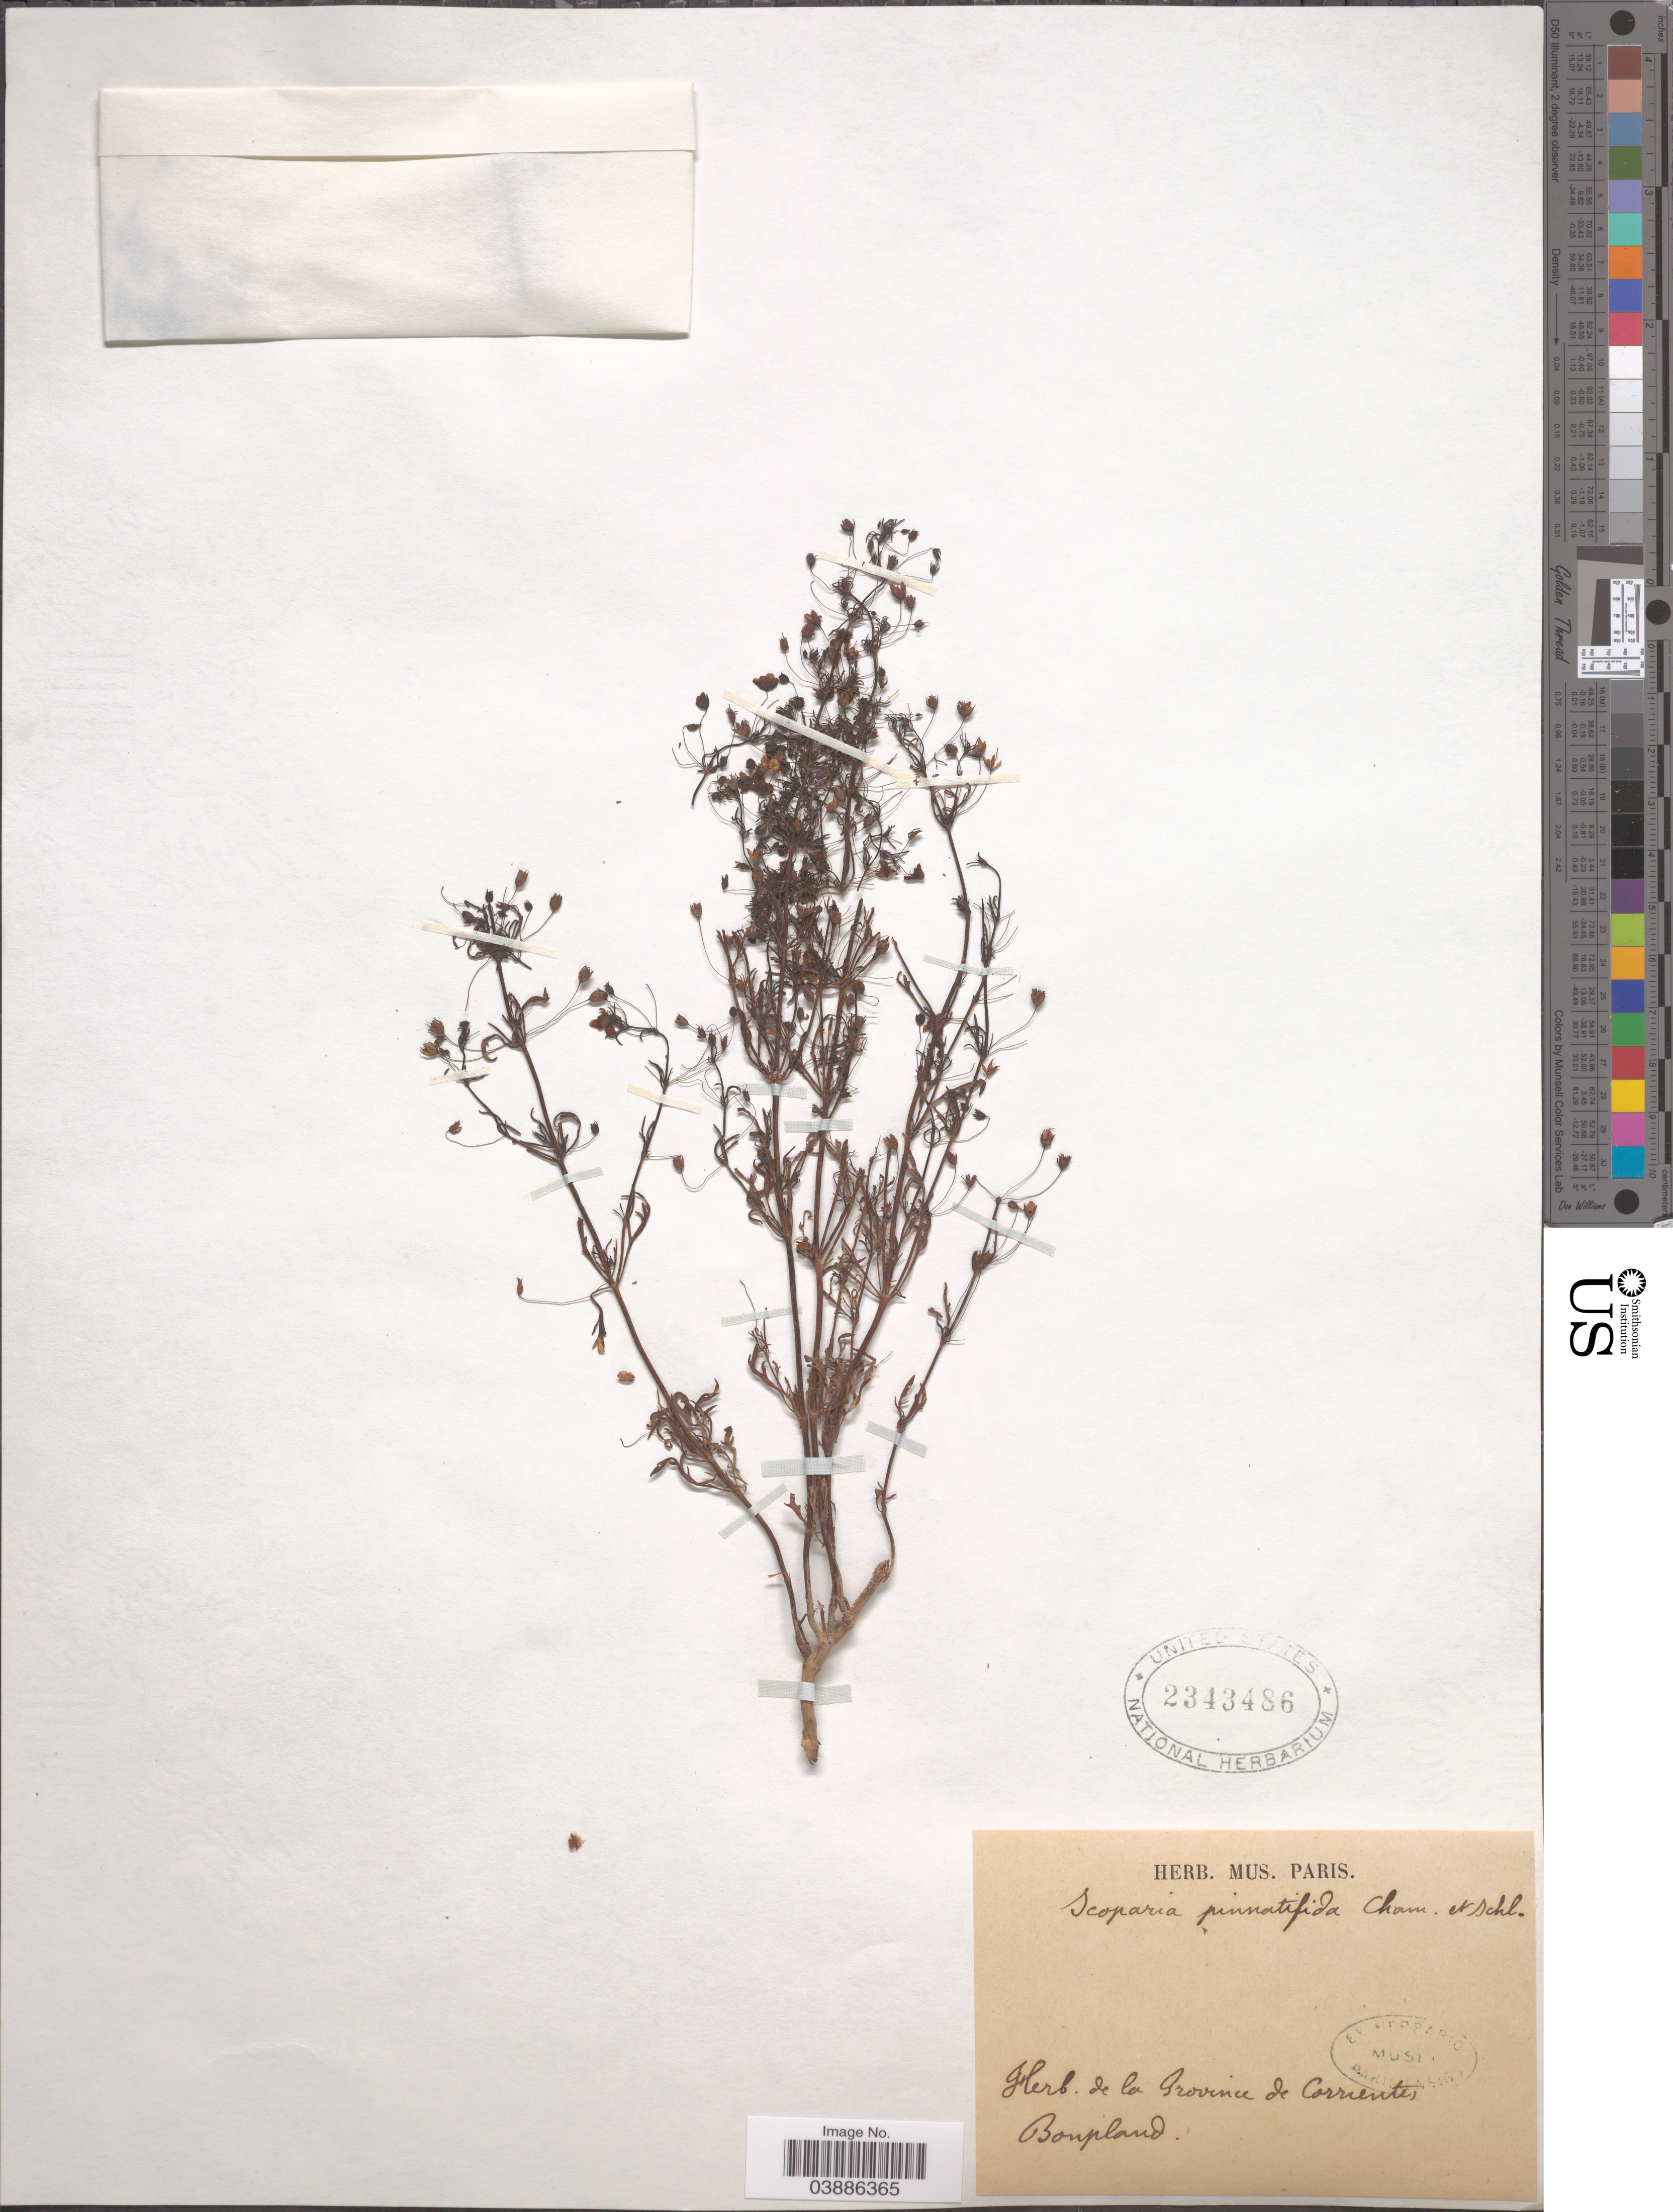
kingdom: Plantae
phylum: Tracheophyta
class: Magnoliopsida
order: Lamiales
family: Plantaginaceae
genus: Scoparia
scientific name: Scoparia pinnatifida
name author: Cham.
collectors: A. J. A. Bonpland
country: Argentina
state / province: Corrientes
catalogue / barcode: US 2343486